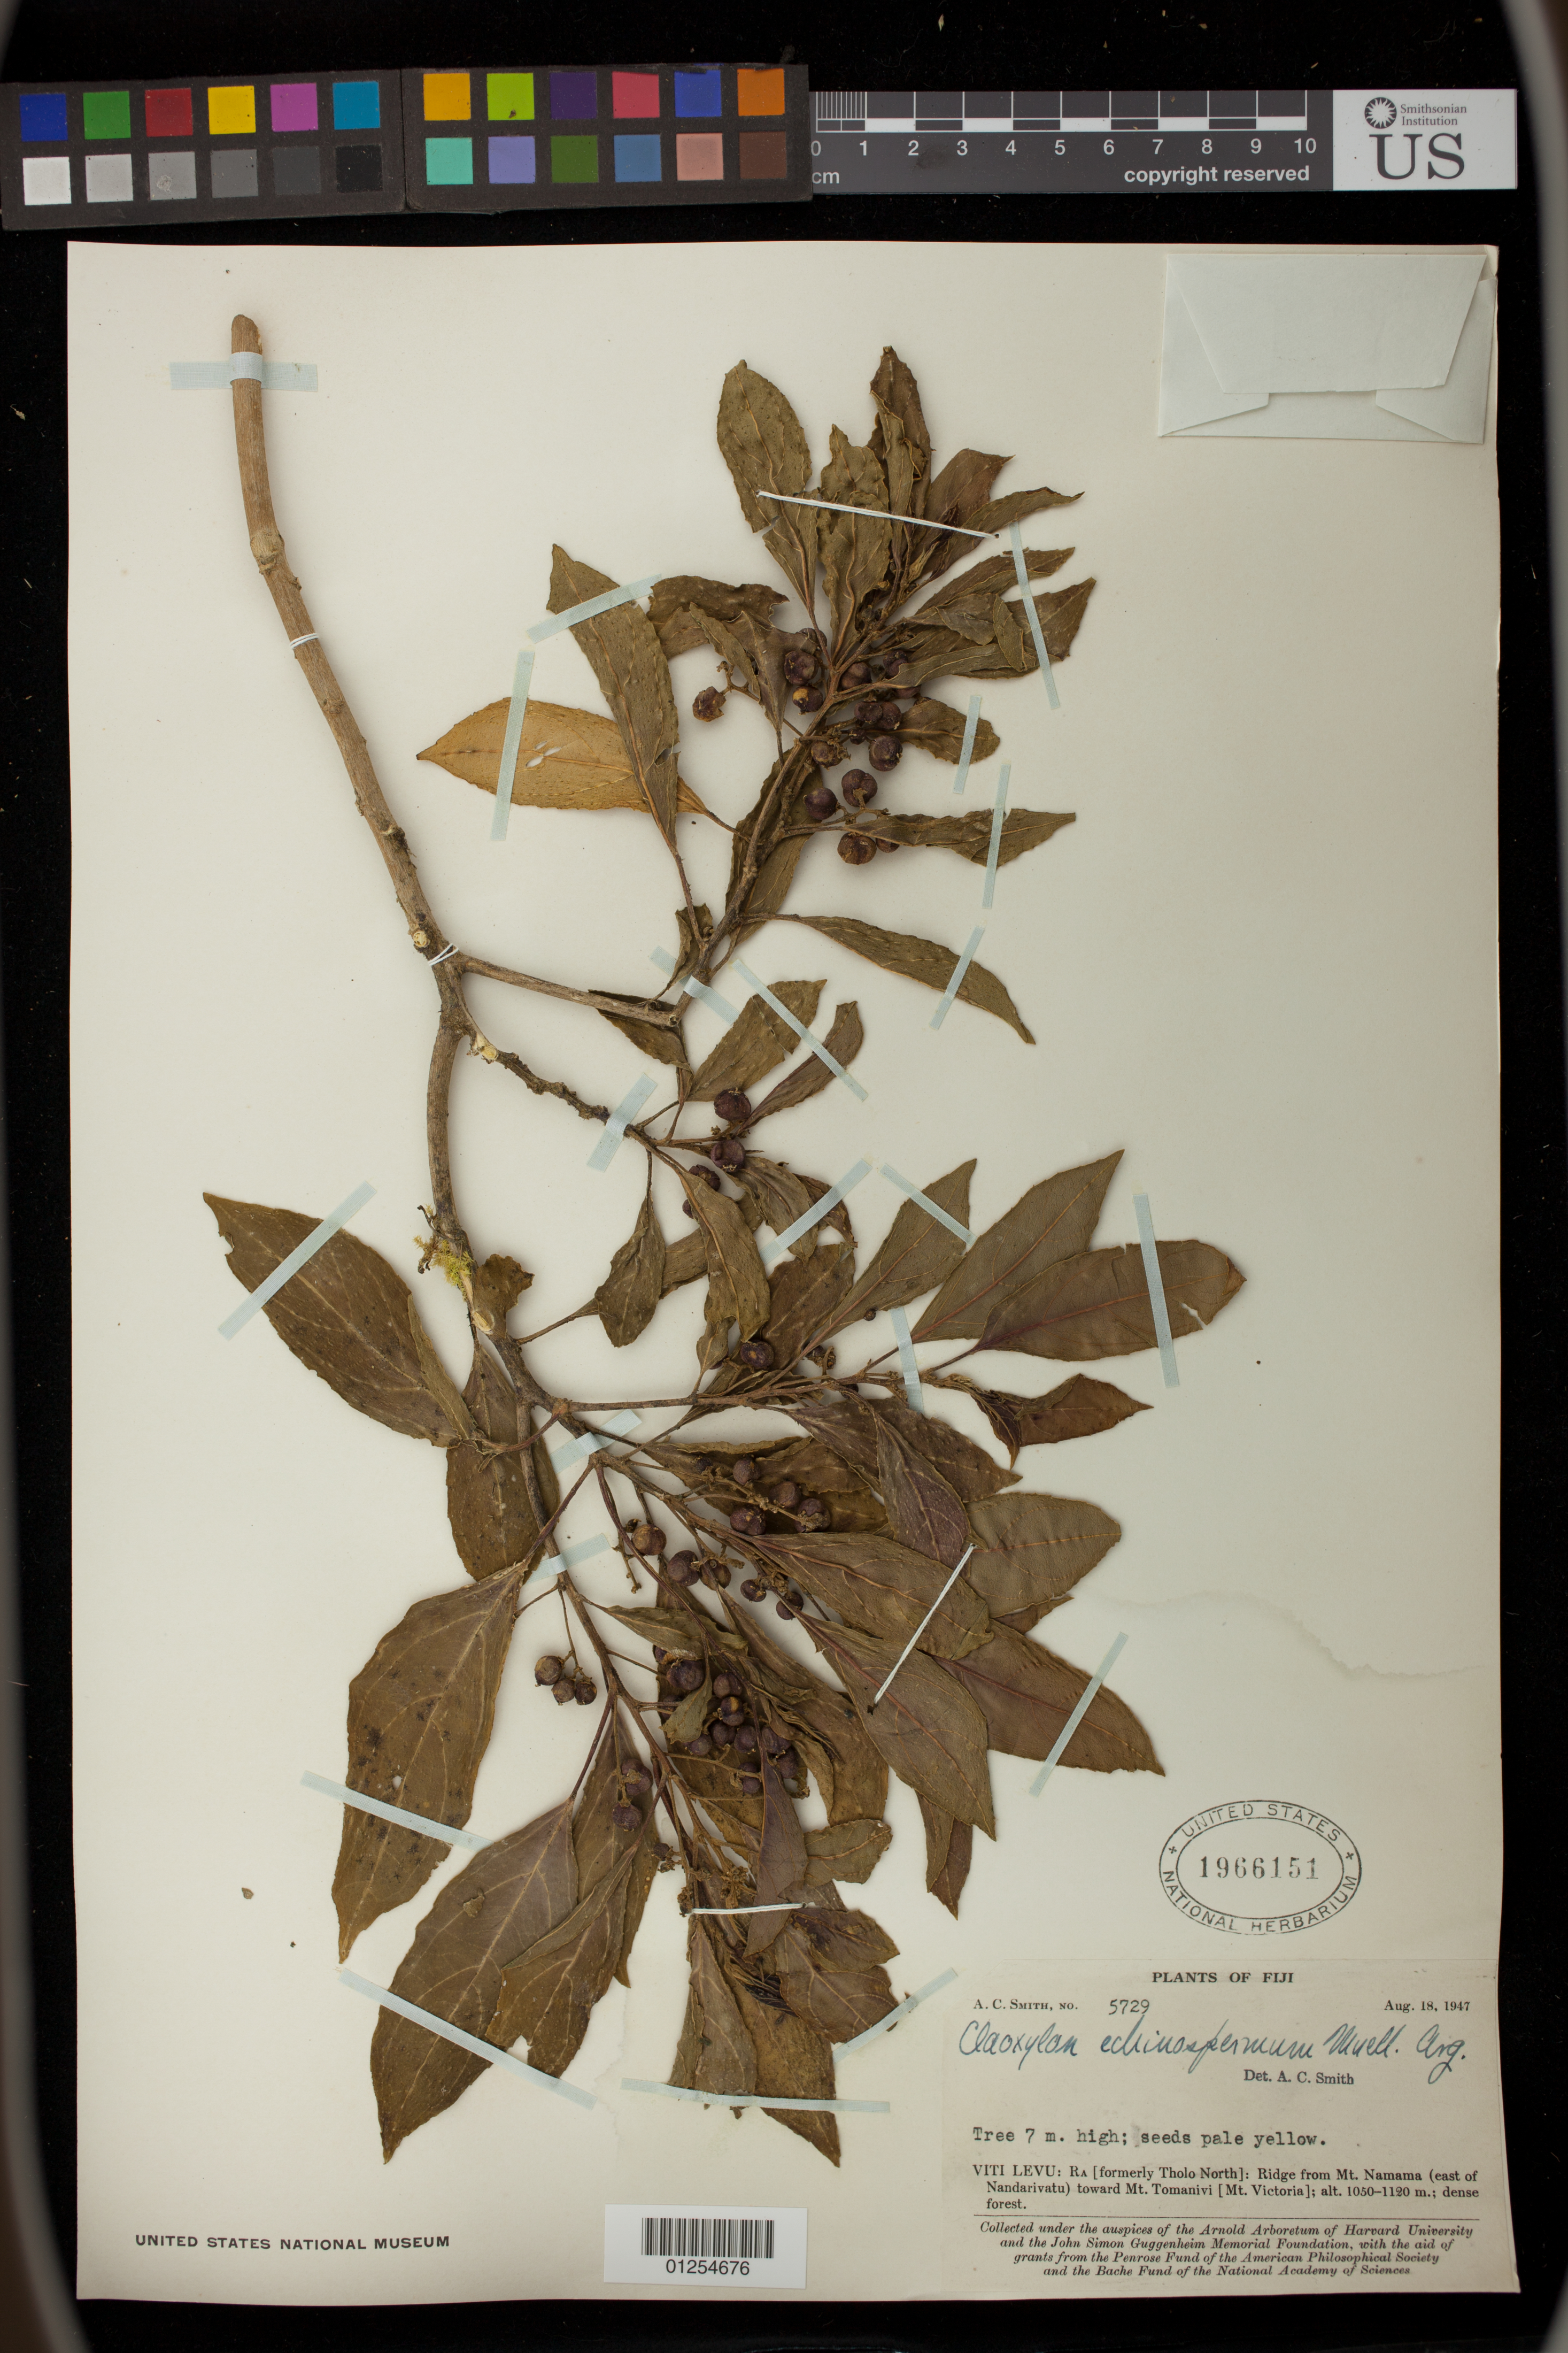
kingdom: Plantae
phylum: Tracheophyta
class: Magnoliopsida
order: Malpighiales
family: Euphorbiaceae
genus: Claoxylon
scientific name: Claoxylon echinospermum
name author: Müll. Arg.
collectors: A. C. Smith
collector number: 5729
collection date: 1947-08-18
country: Fiji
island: Viti Levu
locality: Ra (formerly Tholo North): Ridge from Mt. Namama (east of Nandarivatu) toward Mt. Tomanivi (Mt. Victoria)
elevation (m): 1050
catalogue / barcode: US 1966151